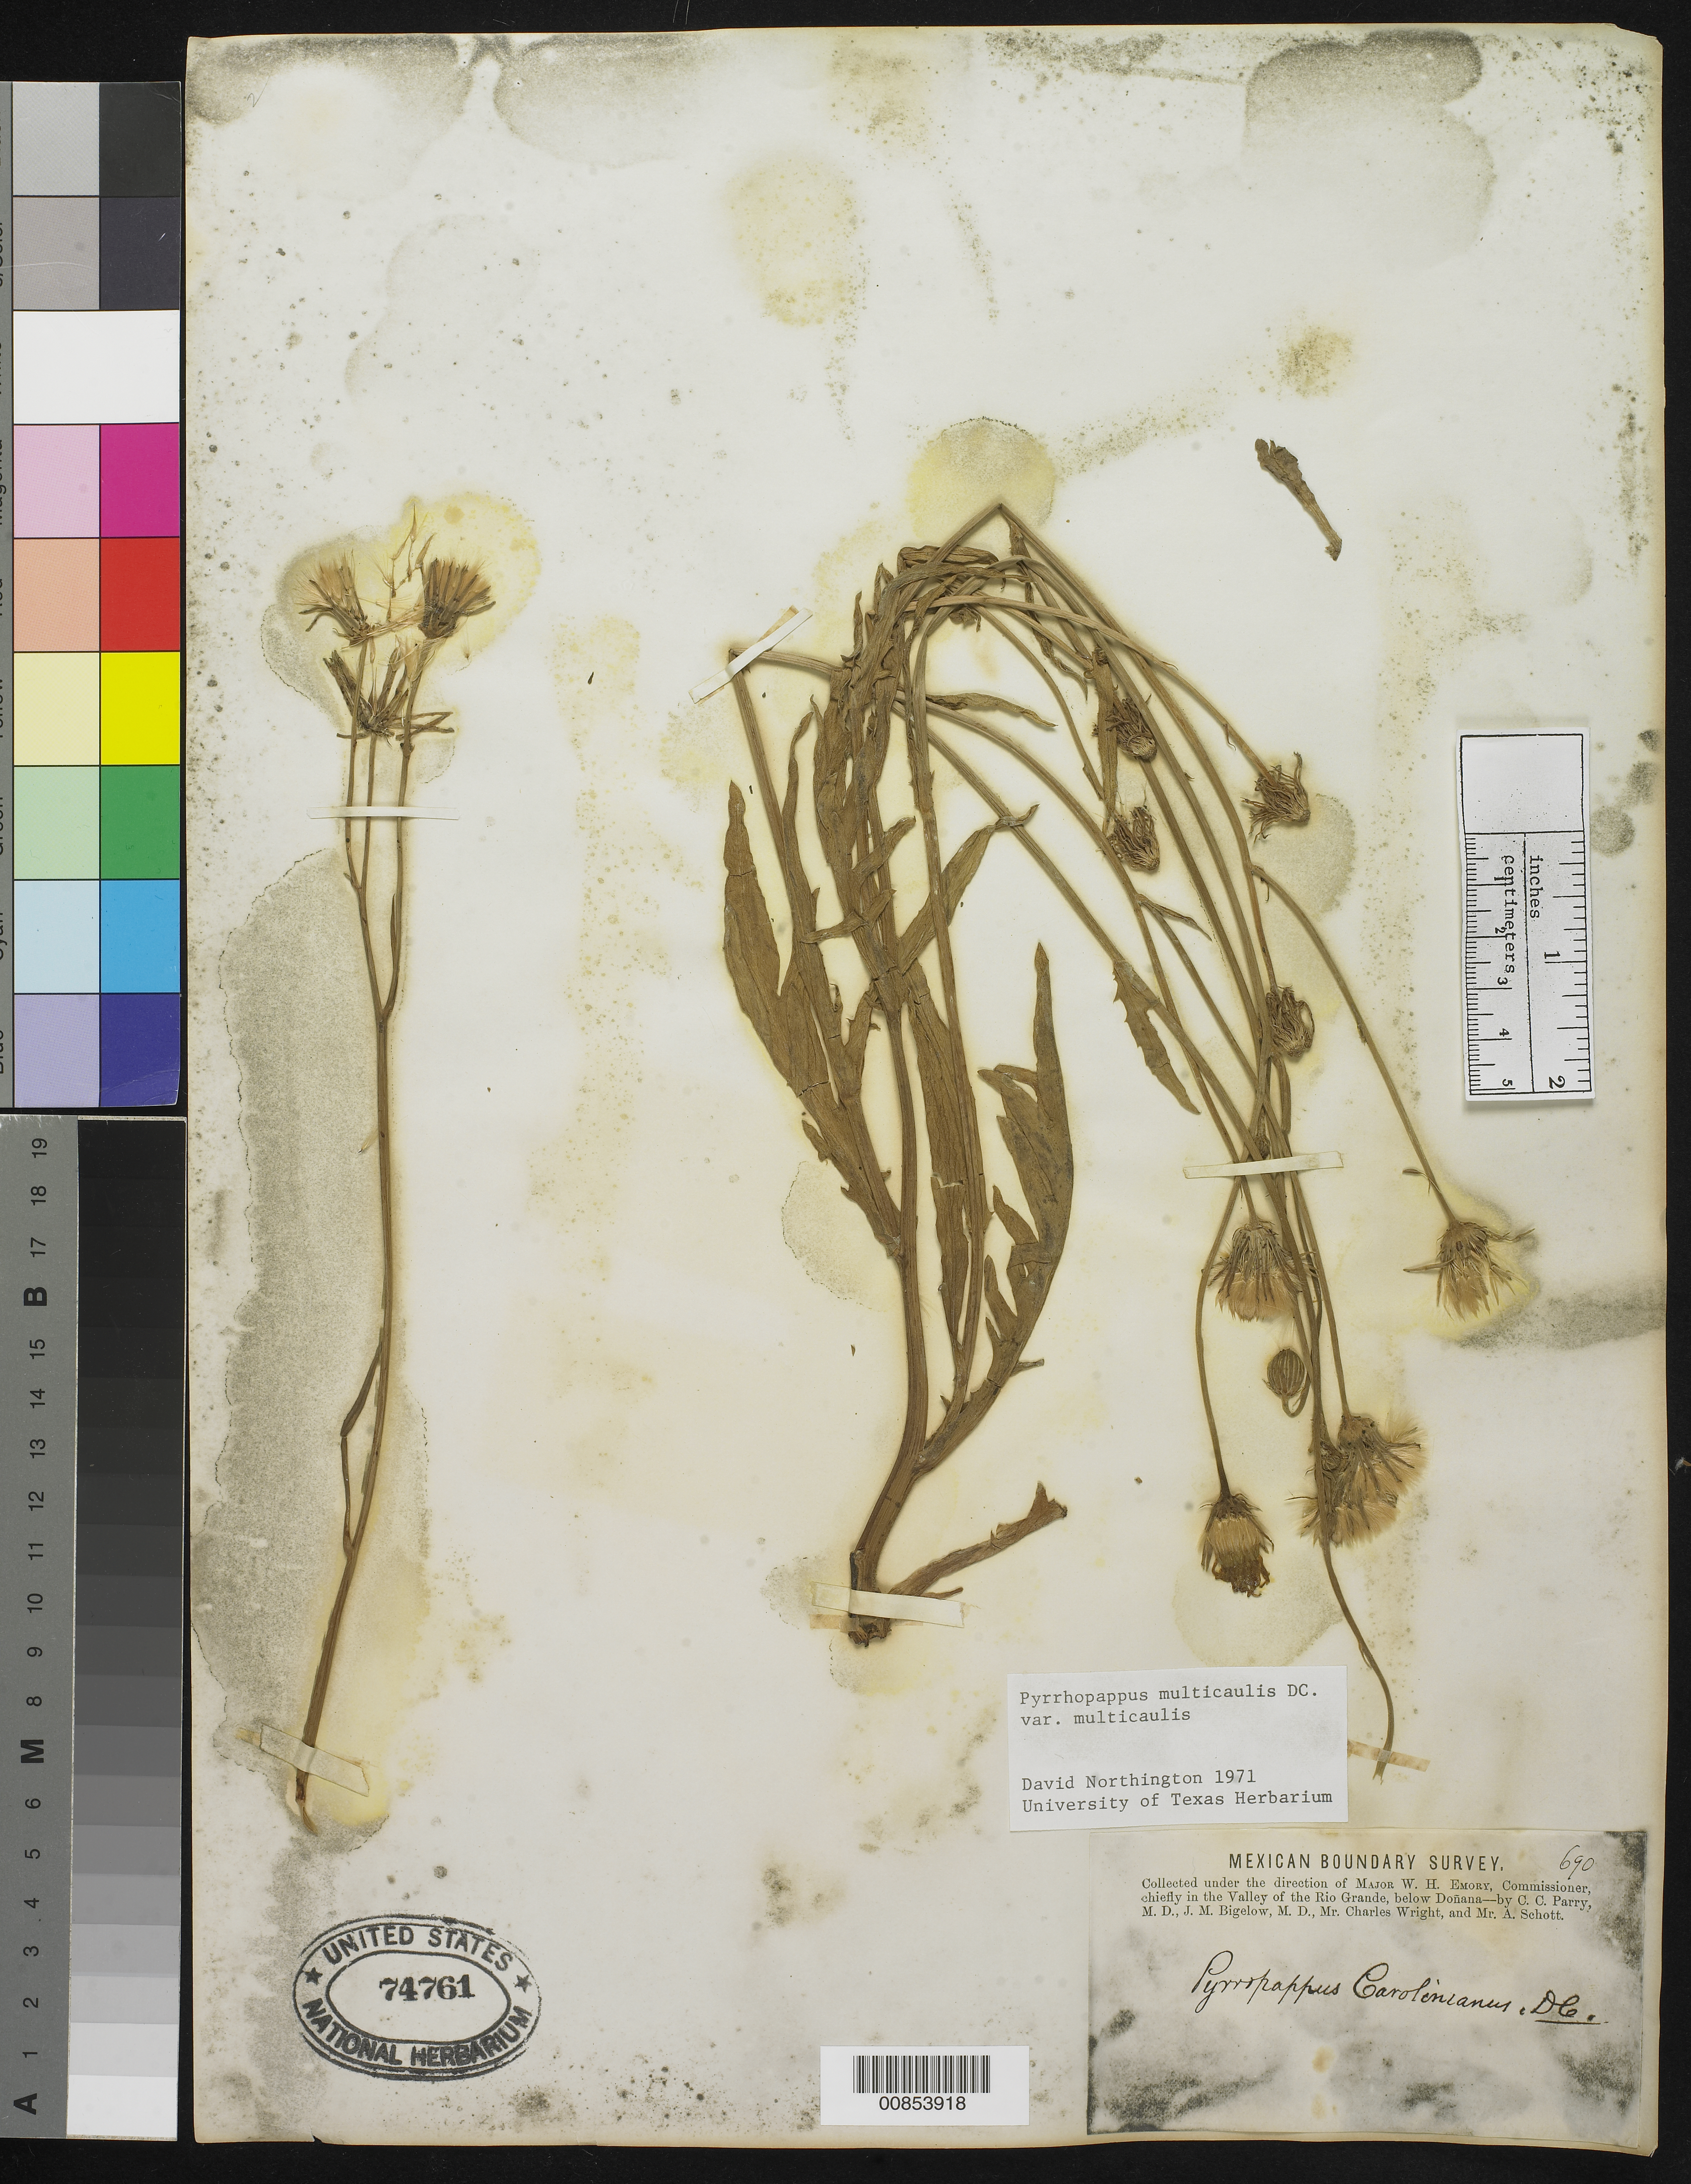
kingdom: Plantae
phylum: Tracheophyta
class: Magnoliopsida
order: Asterales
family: Asteraceae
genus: Pyrrhopappus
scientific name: Pyrrhopappus pauciflorus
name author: (D. Don) DC.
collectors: C. C. Parry, J. M. Bigelow, C. Wright & A. C. V. Schott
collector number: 690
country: United States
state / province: New Mexico / Texas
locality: Valley of the Rio Grande, below Doñana.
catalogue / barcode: US 74761